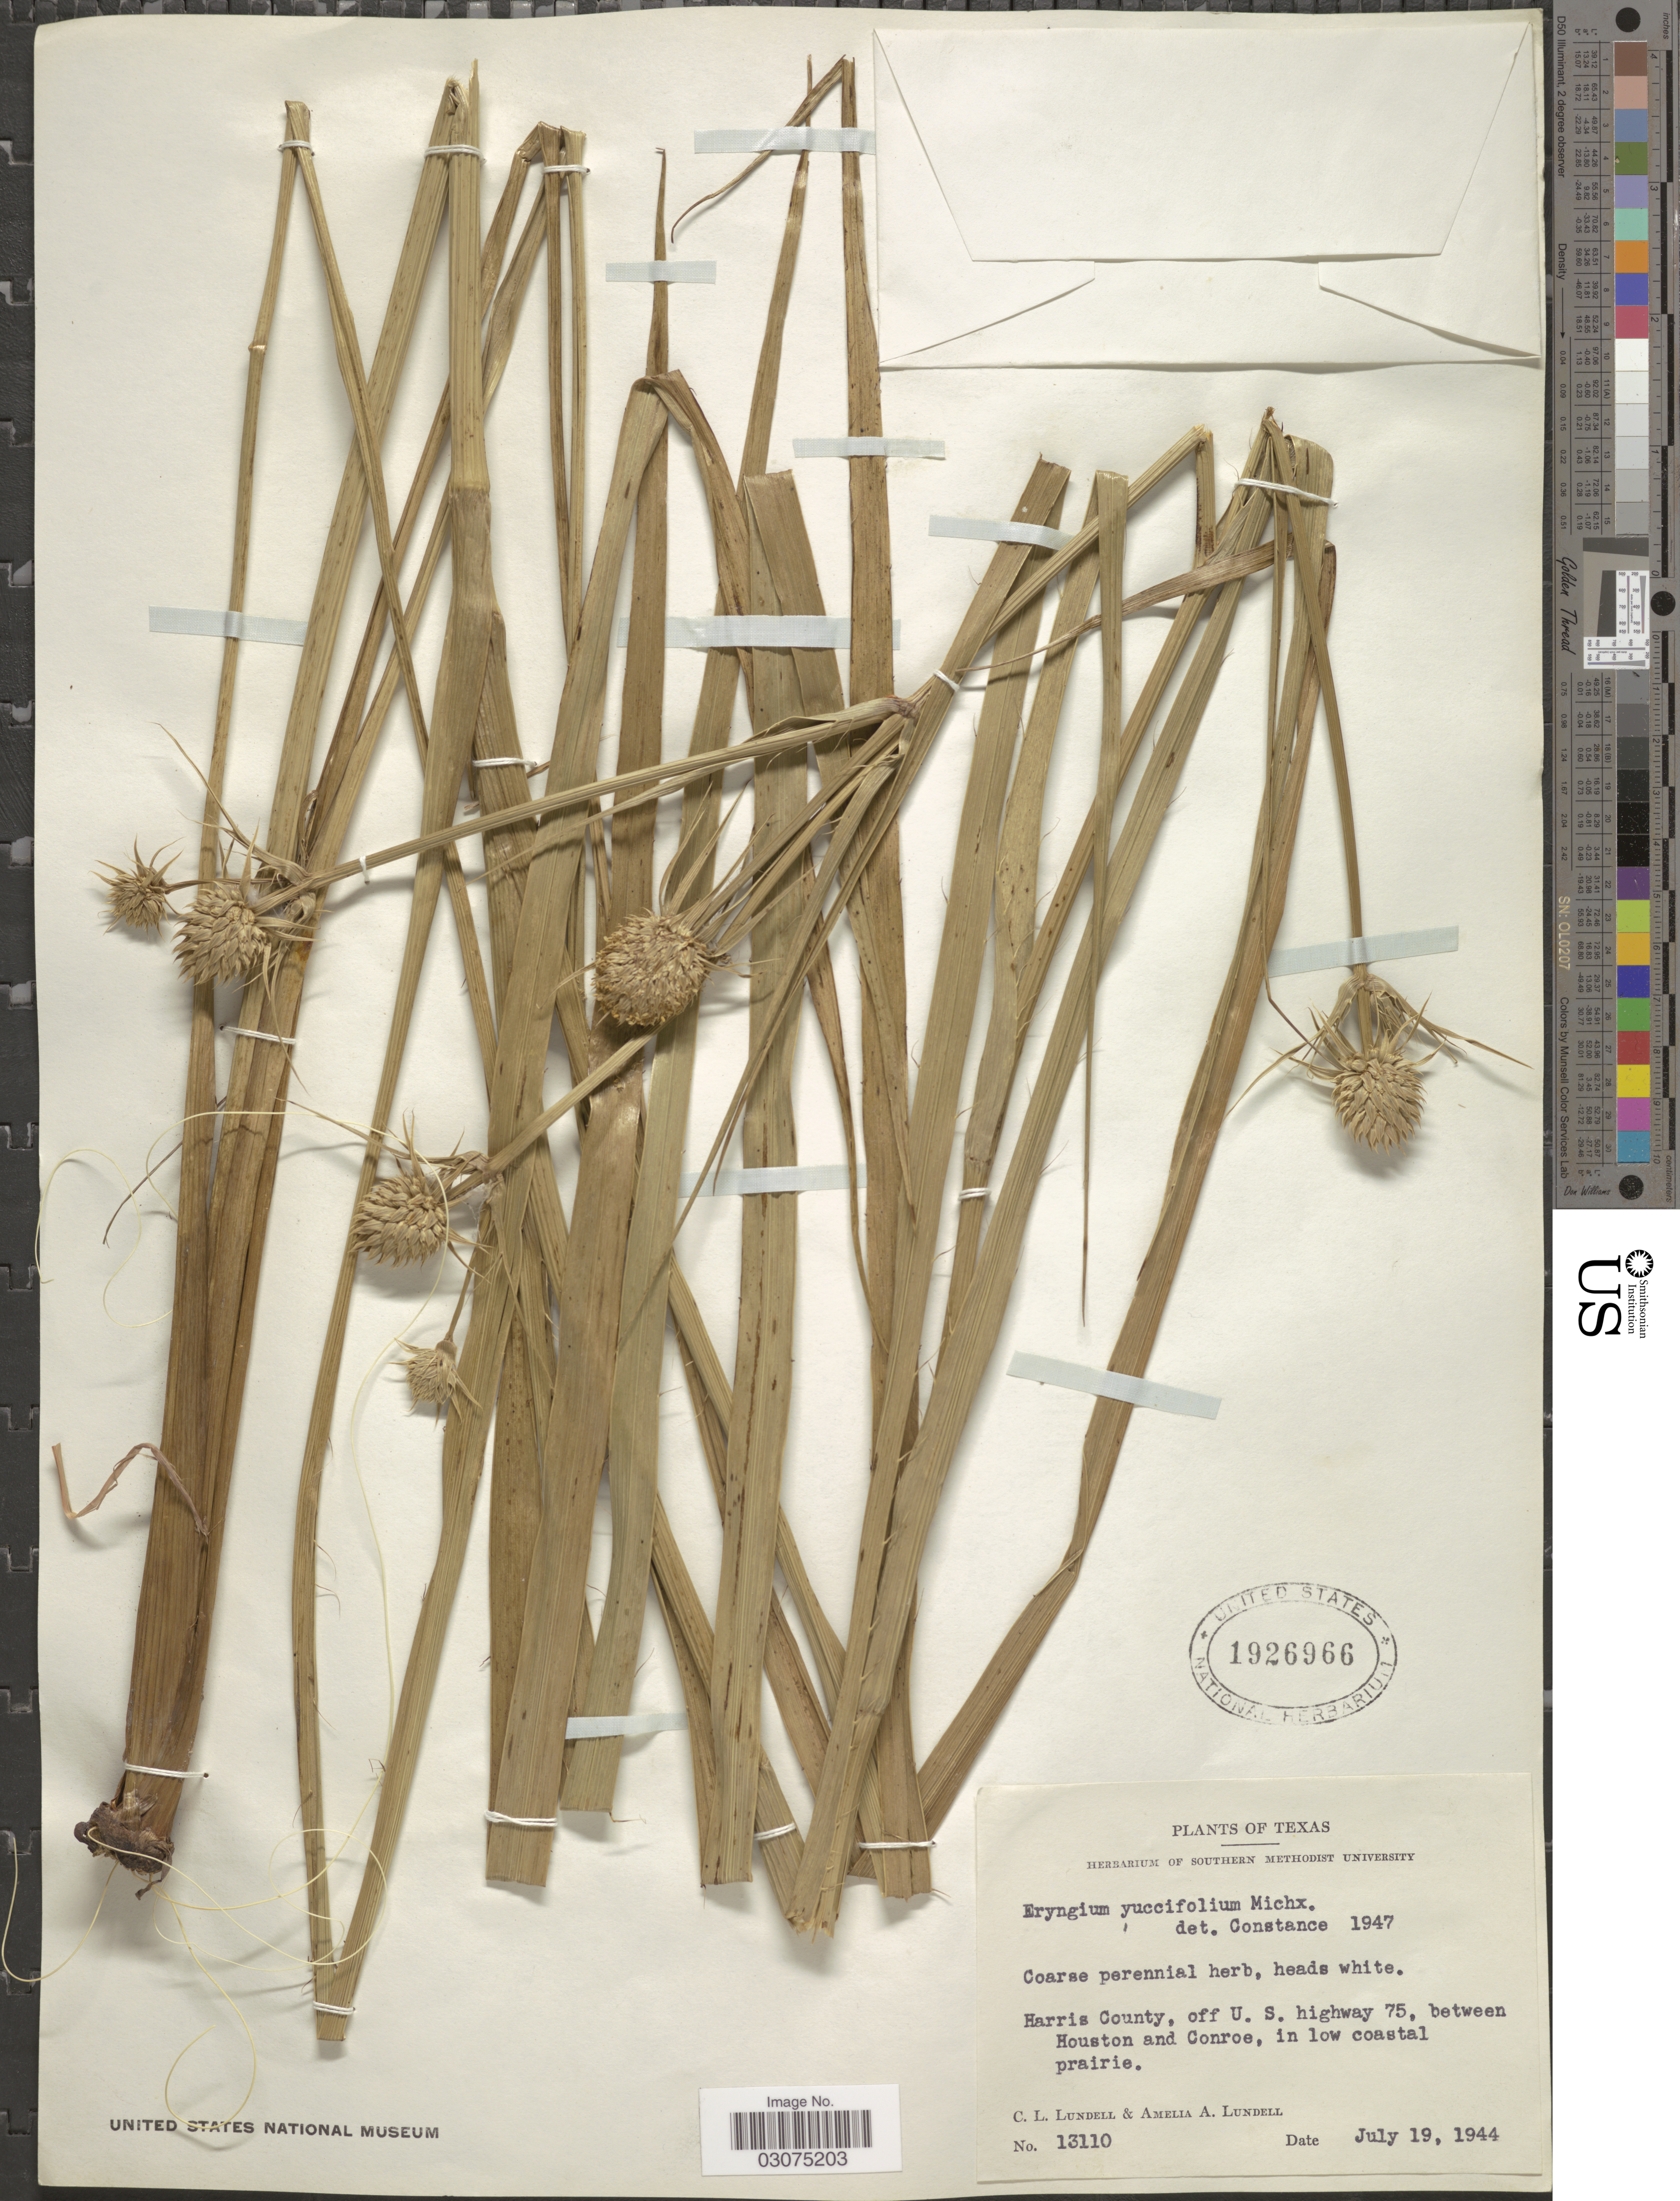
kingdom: Plantae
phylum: Tracheophyta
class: Magnoliopsida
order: Apiales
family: Apiaceae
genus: Eryngium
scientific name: Eryngium yuccifolium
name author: Michx.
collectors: C. L. Lundell & A. A. Lundell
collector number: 13110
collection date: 1944-07-19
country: United States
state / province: Texas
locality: Harris County, off U.S. highway 75, between Houston and Conroe, in low coastal prairie.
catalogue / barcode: US 1926966